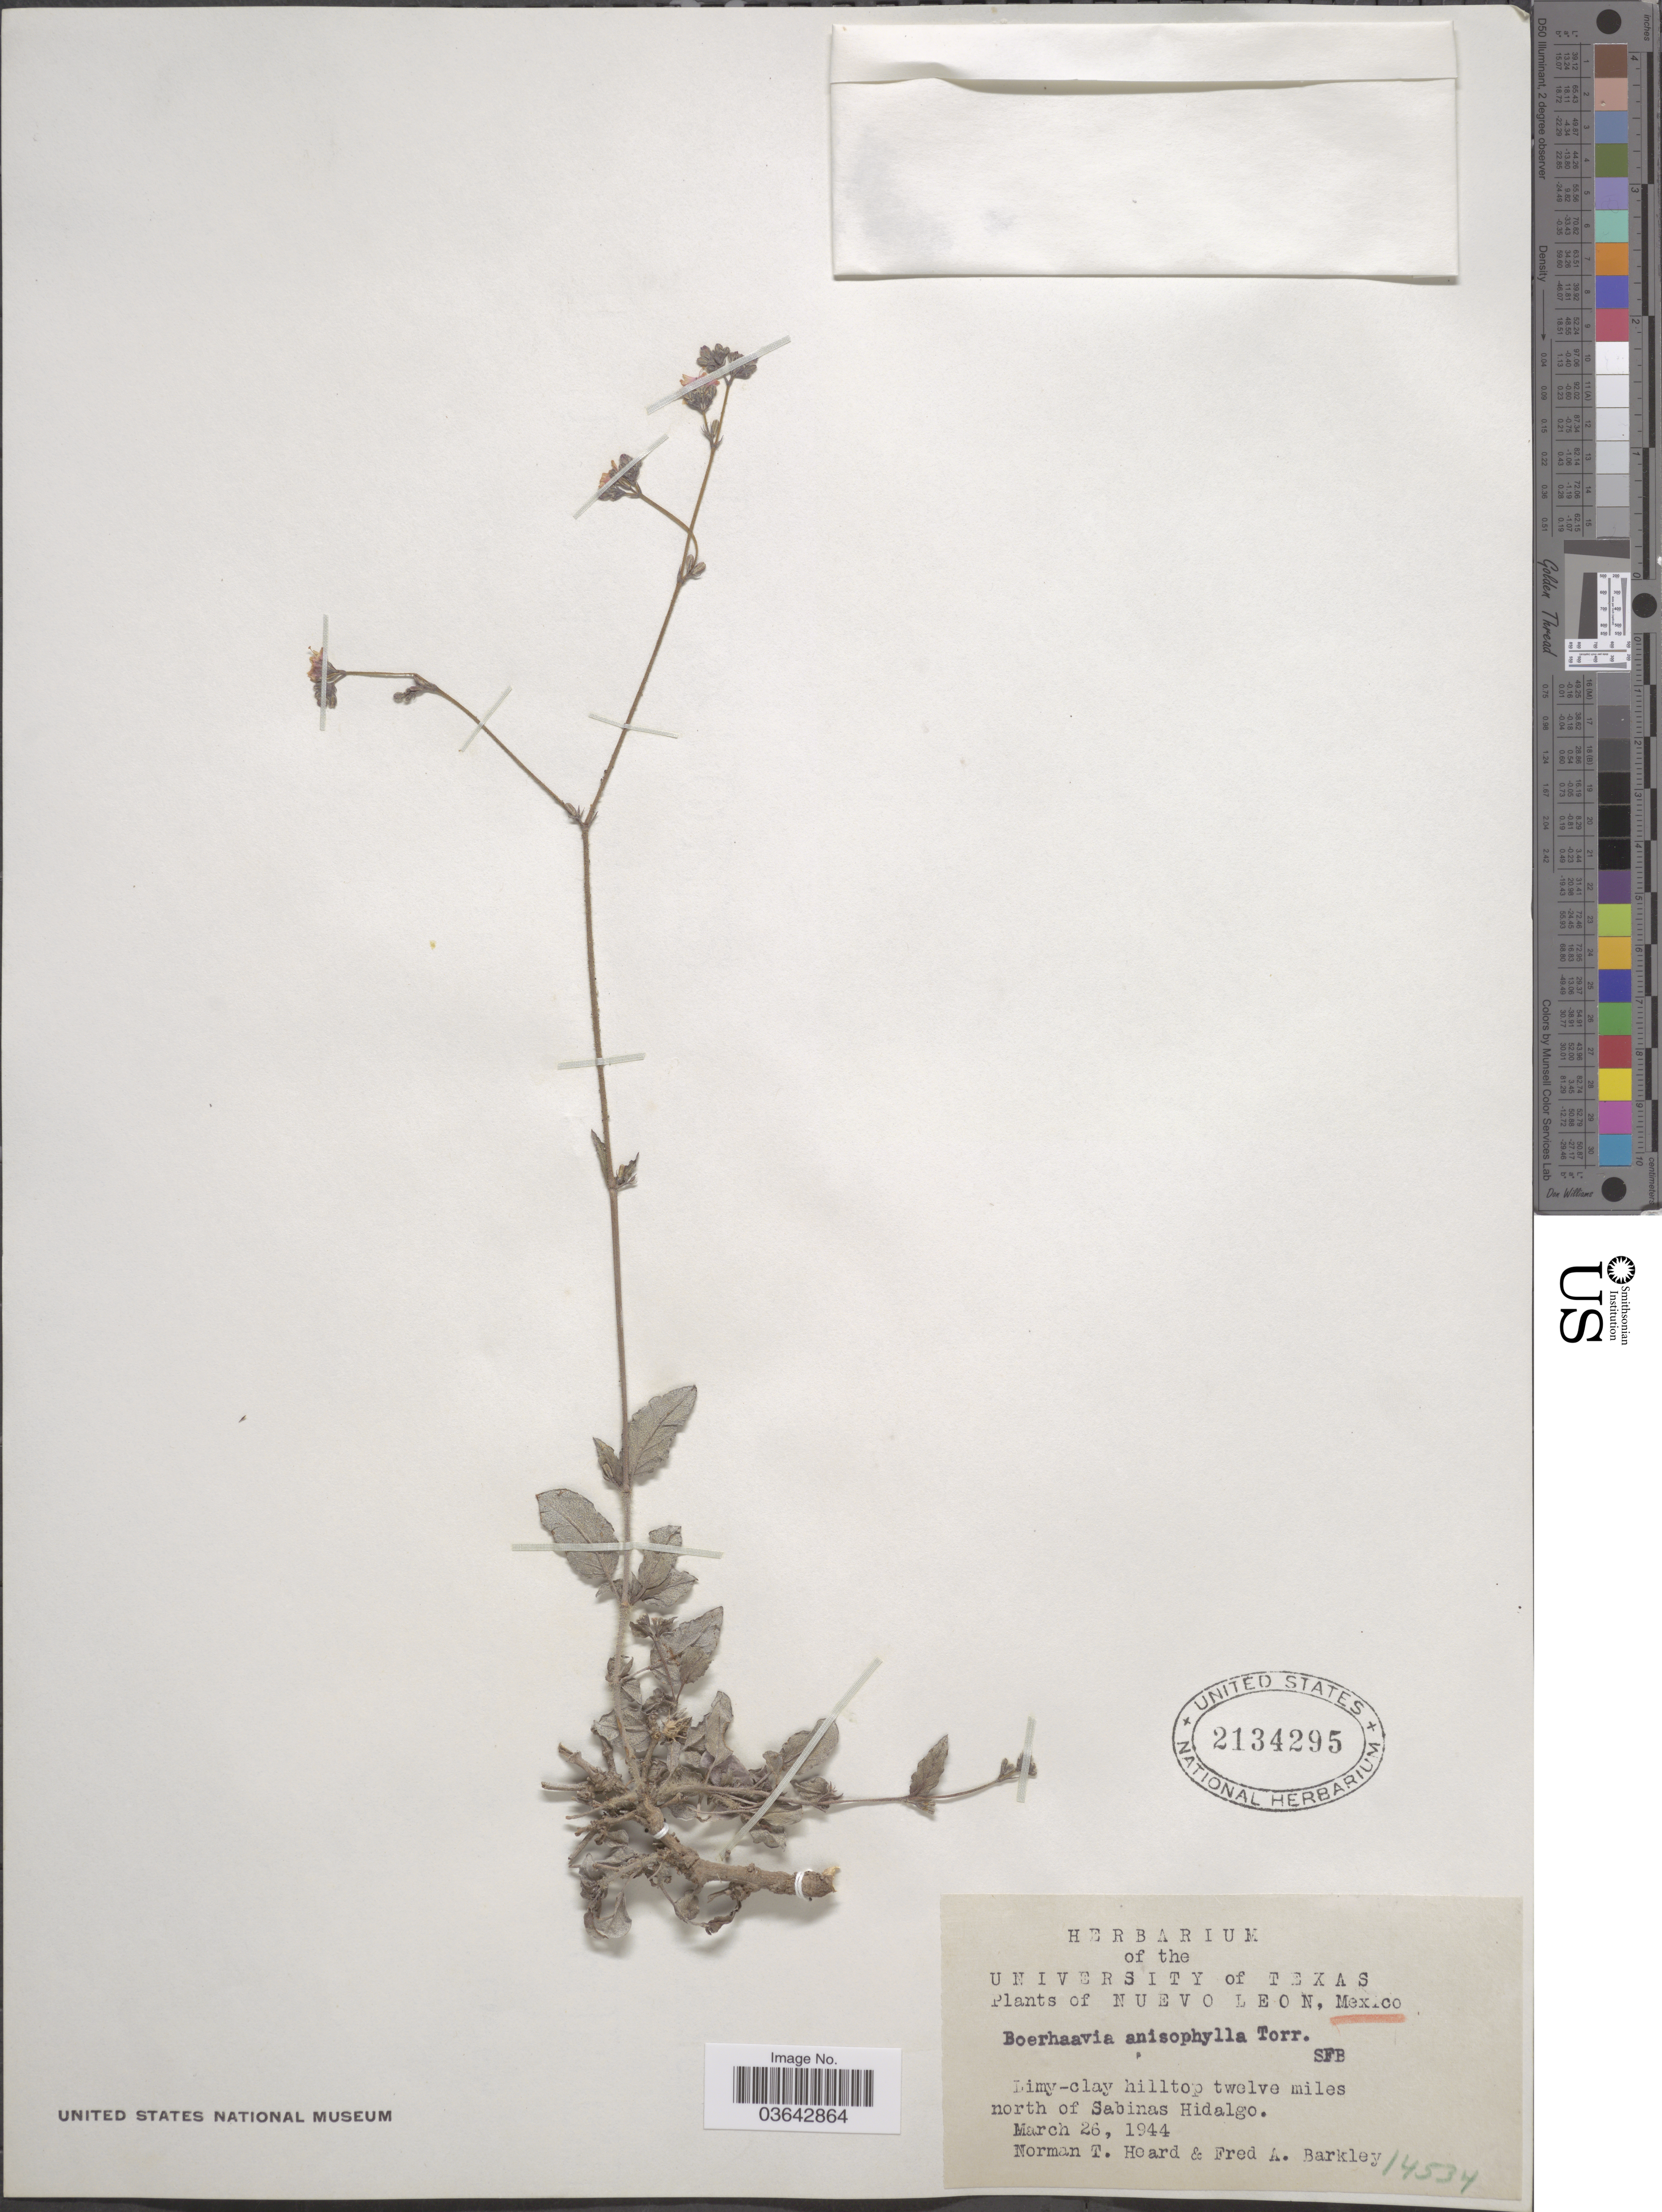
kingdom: Plantae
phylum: Tracheophyta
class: Magnoliopsida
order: Caryophyllales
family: Nyctaginaceae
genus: Boerhavia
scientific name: Boerhavia anisophylla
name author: Torr. in Emory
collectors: N. Heard & F. A. Barkley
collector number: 14534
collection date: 1944-03-26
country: Mexico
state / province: Nuevo León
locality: Limy-clay hilltop twelve miles north of Sabinas Hidalgo.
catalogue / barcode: US 2134295